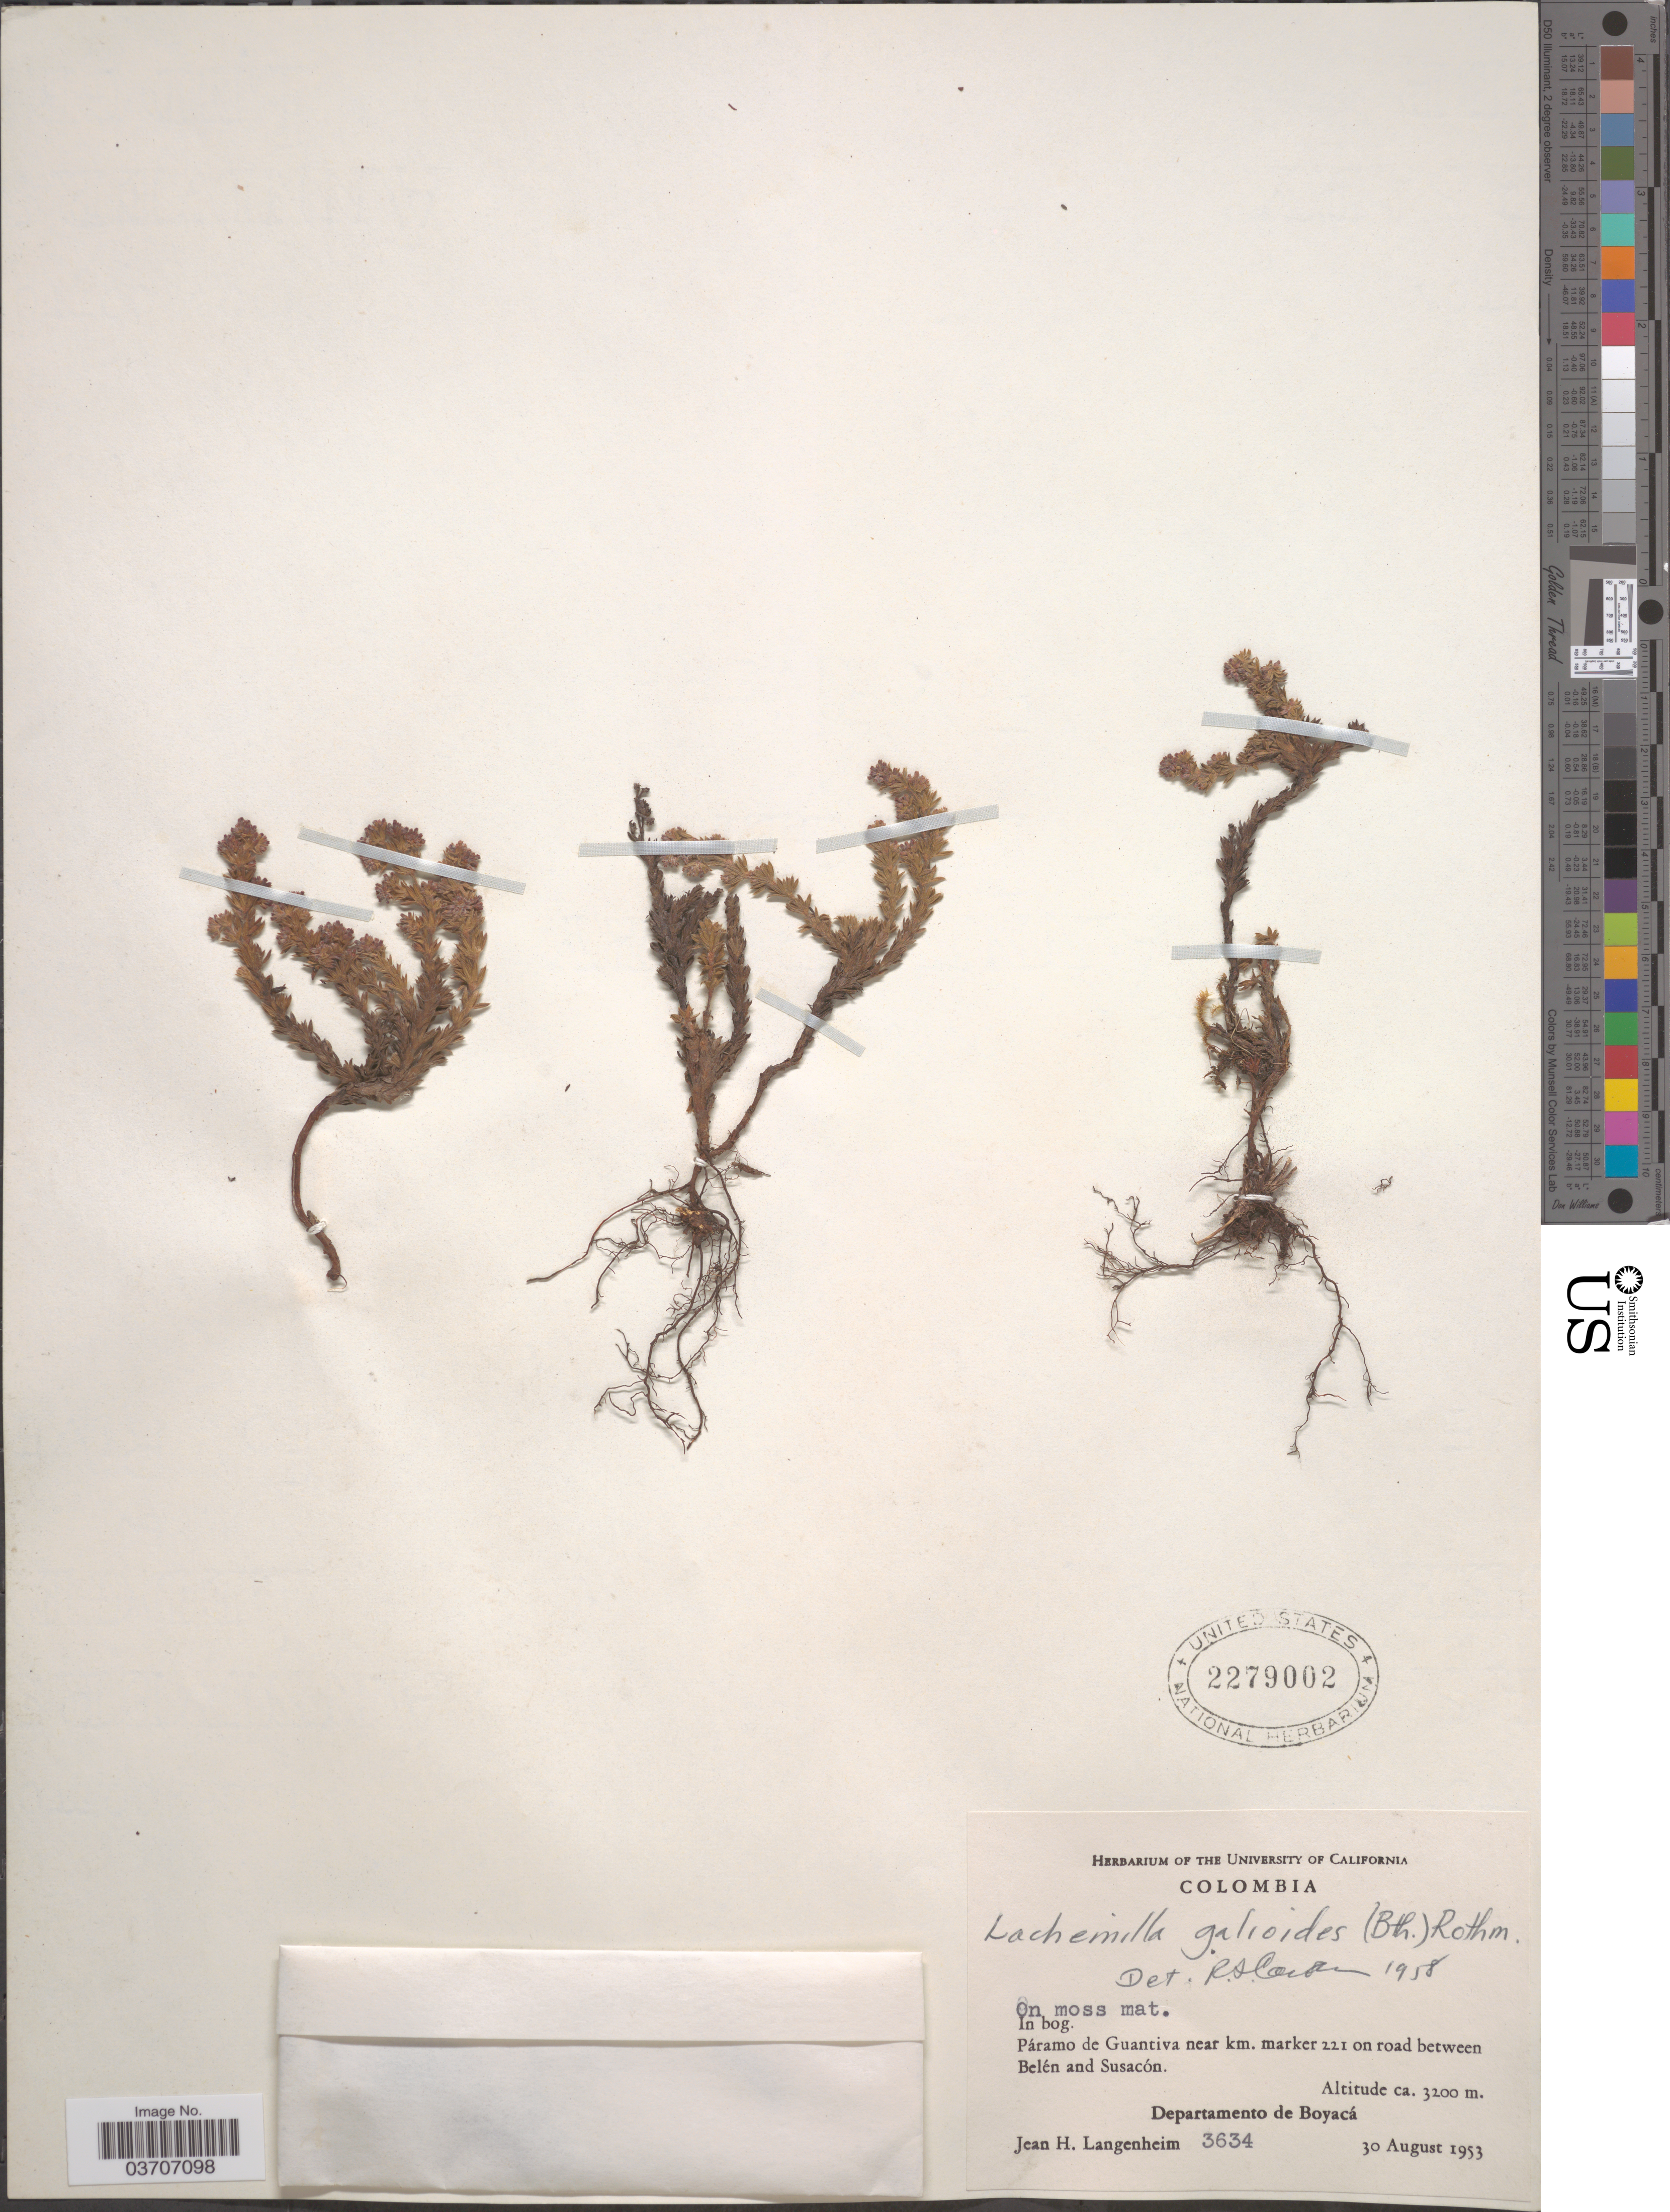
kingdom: Plantae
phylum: Tracheophyta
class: Magnoliopsida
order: Rosales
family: Rosaceae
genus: Lachemilla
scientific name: Lachemilla galioides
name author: (Benth.) Rothm.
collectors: J. H. Langenheim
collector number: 3634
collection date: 1953-08-30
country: Colombia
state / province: Boyacá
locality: Páramo de Guantiva near km. marker 221 on road between Belén and Susacón. Departamento de Boyacá.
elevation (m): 3200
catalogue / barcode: US 2279002